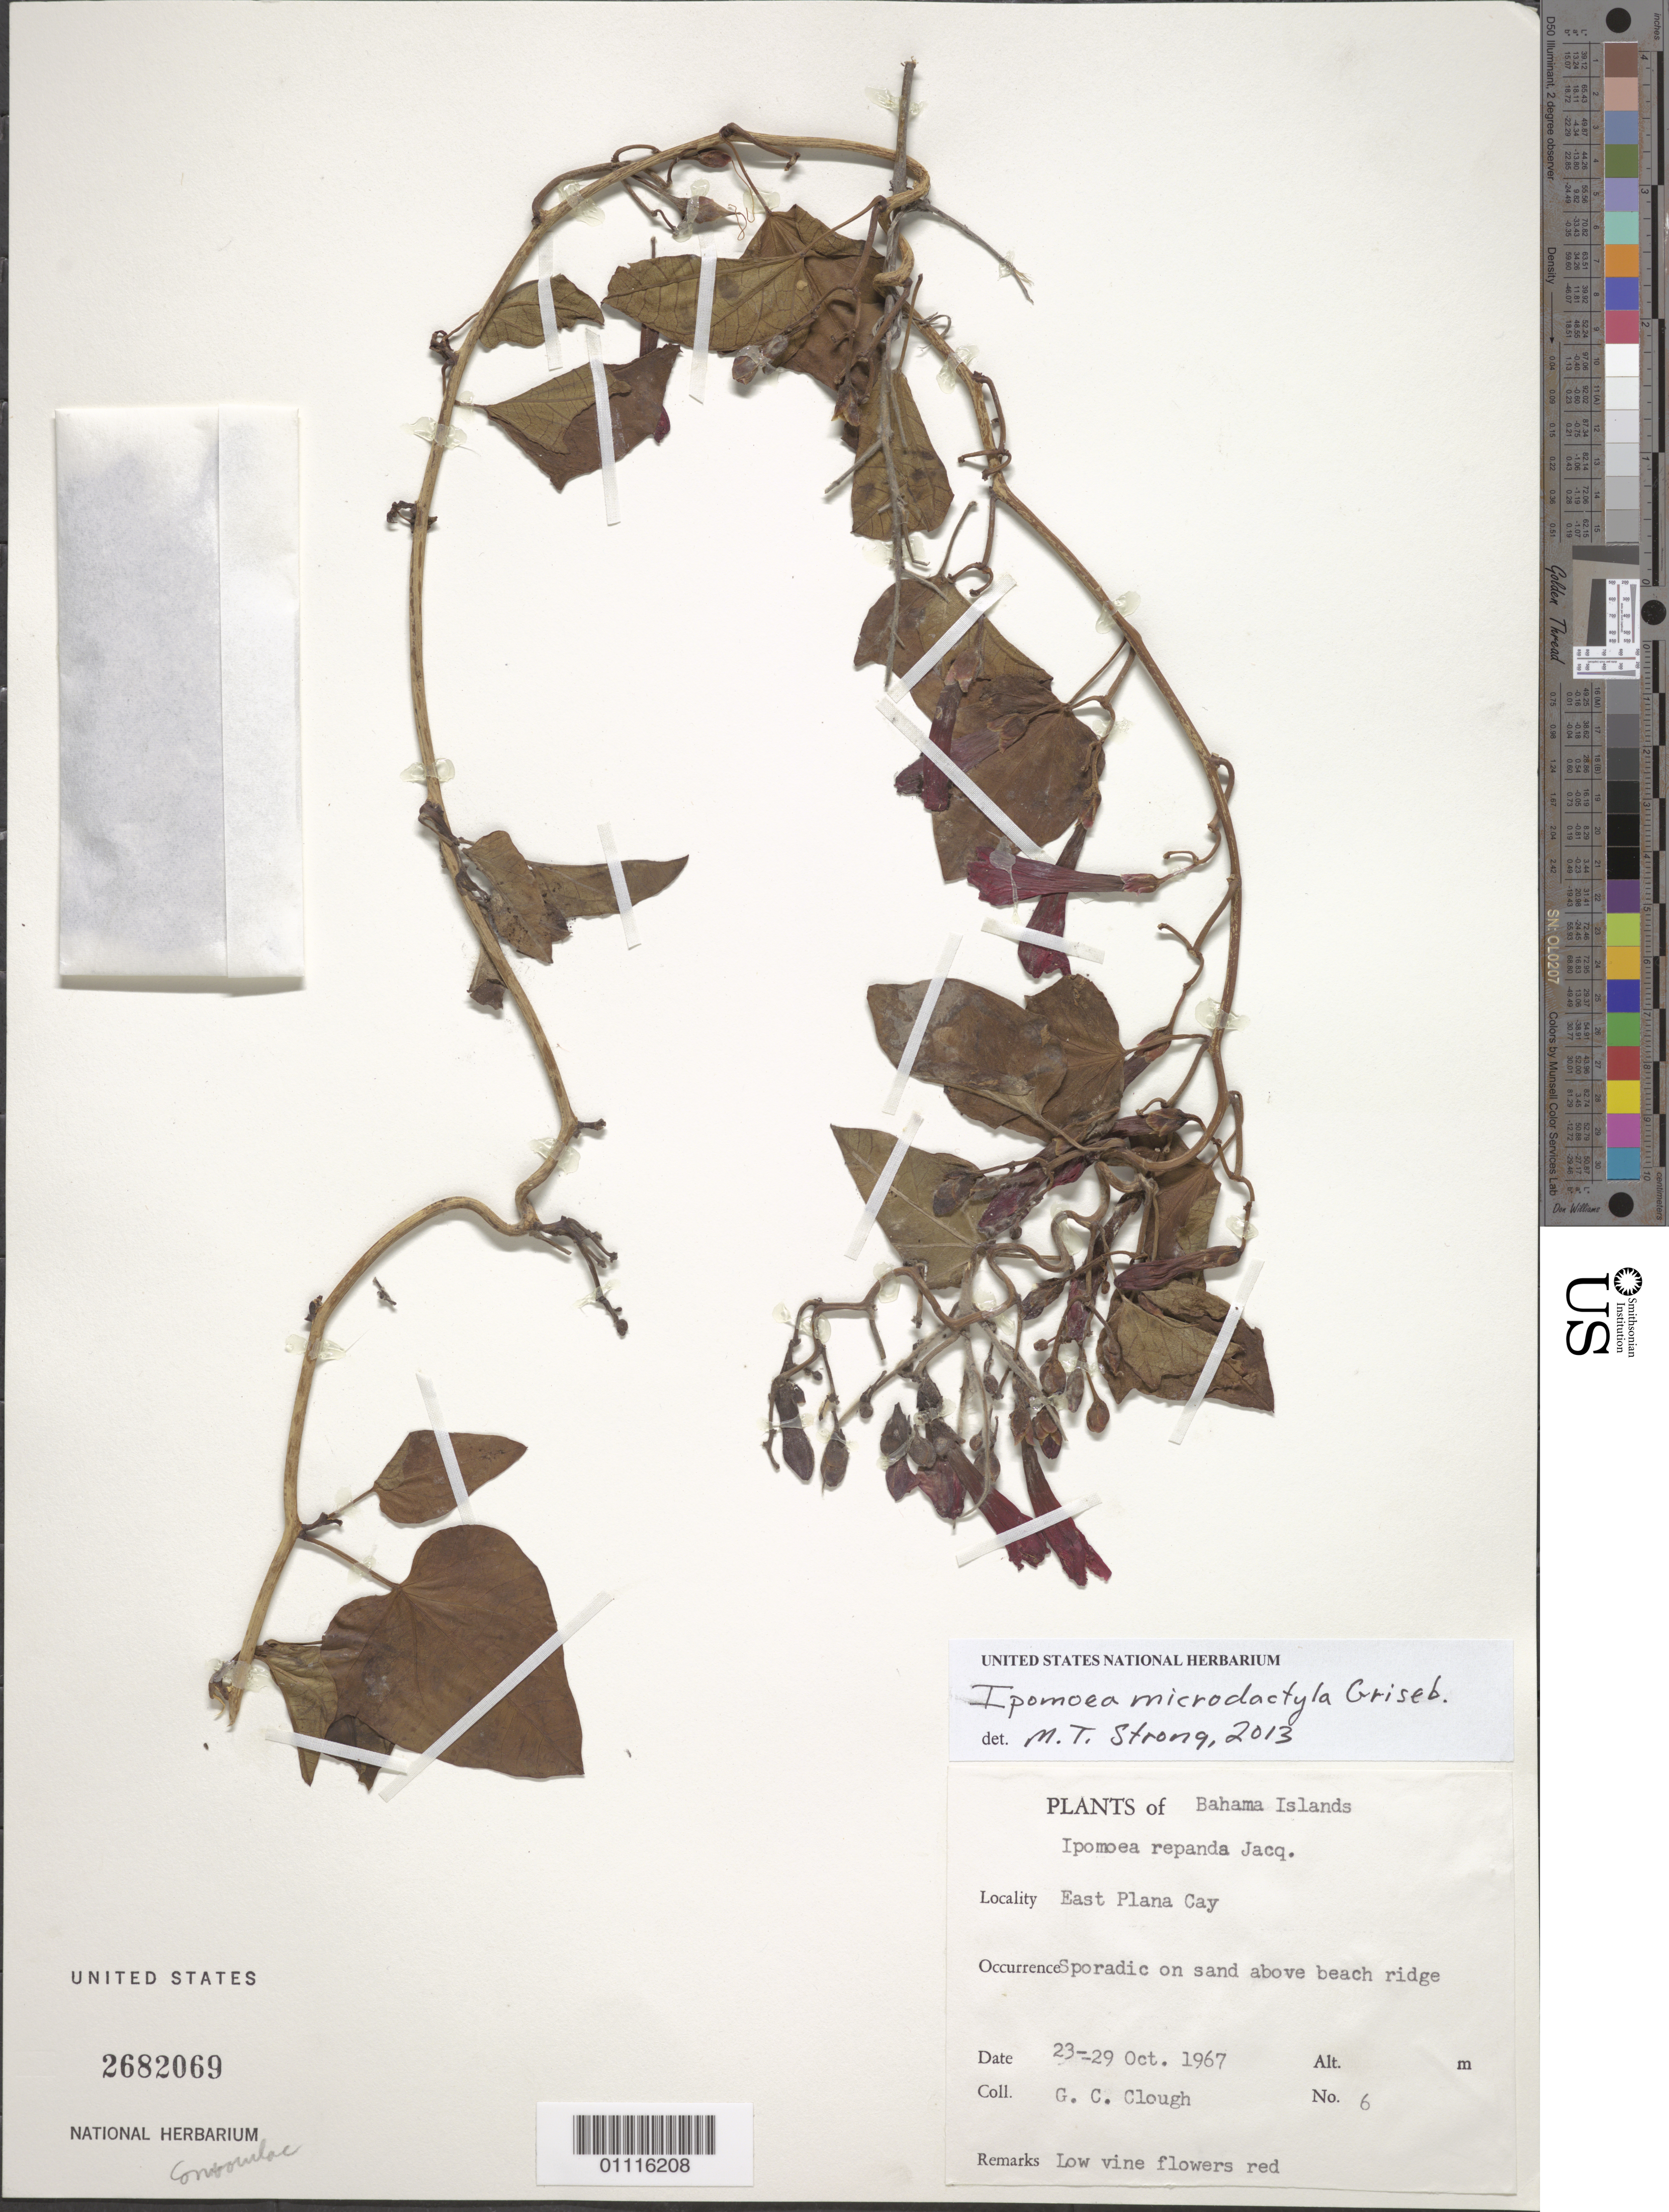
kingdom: Plantae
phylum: Tracheophyta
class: Magnoliopsida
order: Solanales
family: Convolvulaceae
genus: Ipomoea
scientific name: Ipomoea microdactyla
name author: Griseb.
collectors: G. Clough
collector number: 6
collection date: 1967-10-23/1967-10-29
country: Bahamas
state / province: Acklins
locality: Bahama Islands, East Plana Cay.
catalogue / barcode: US 2682069